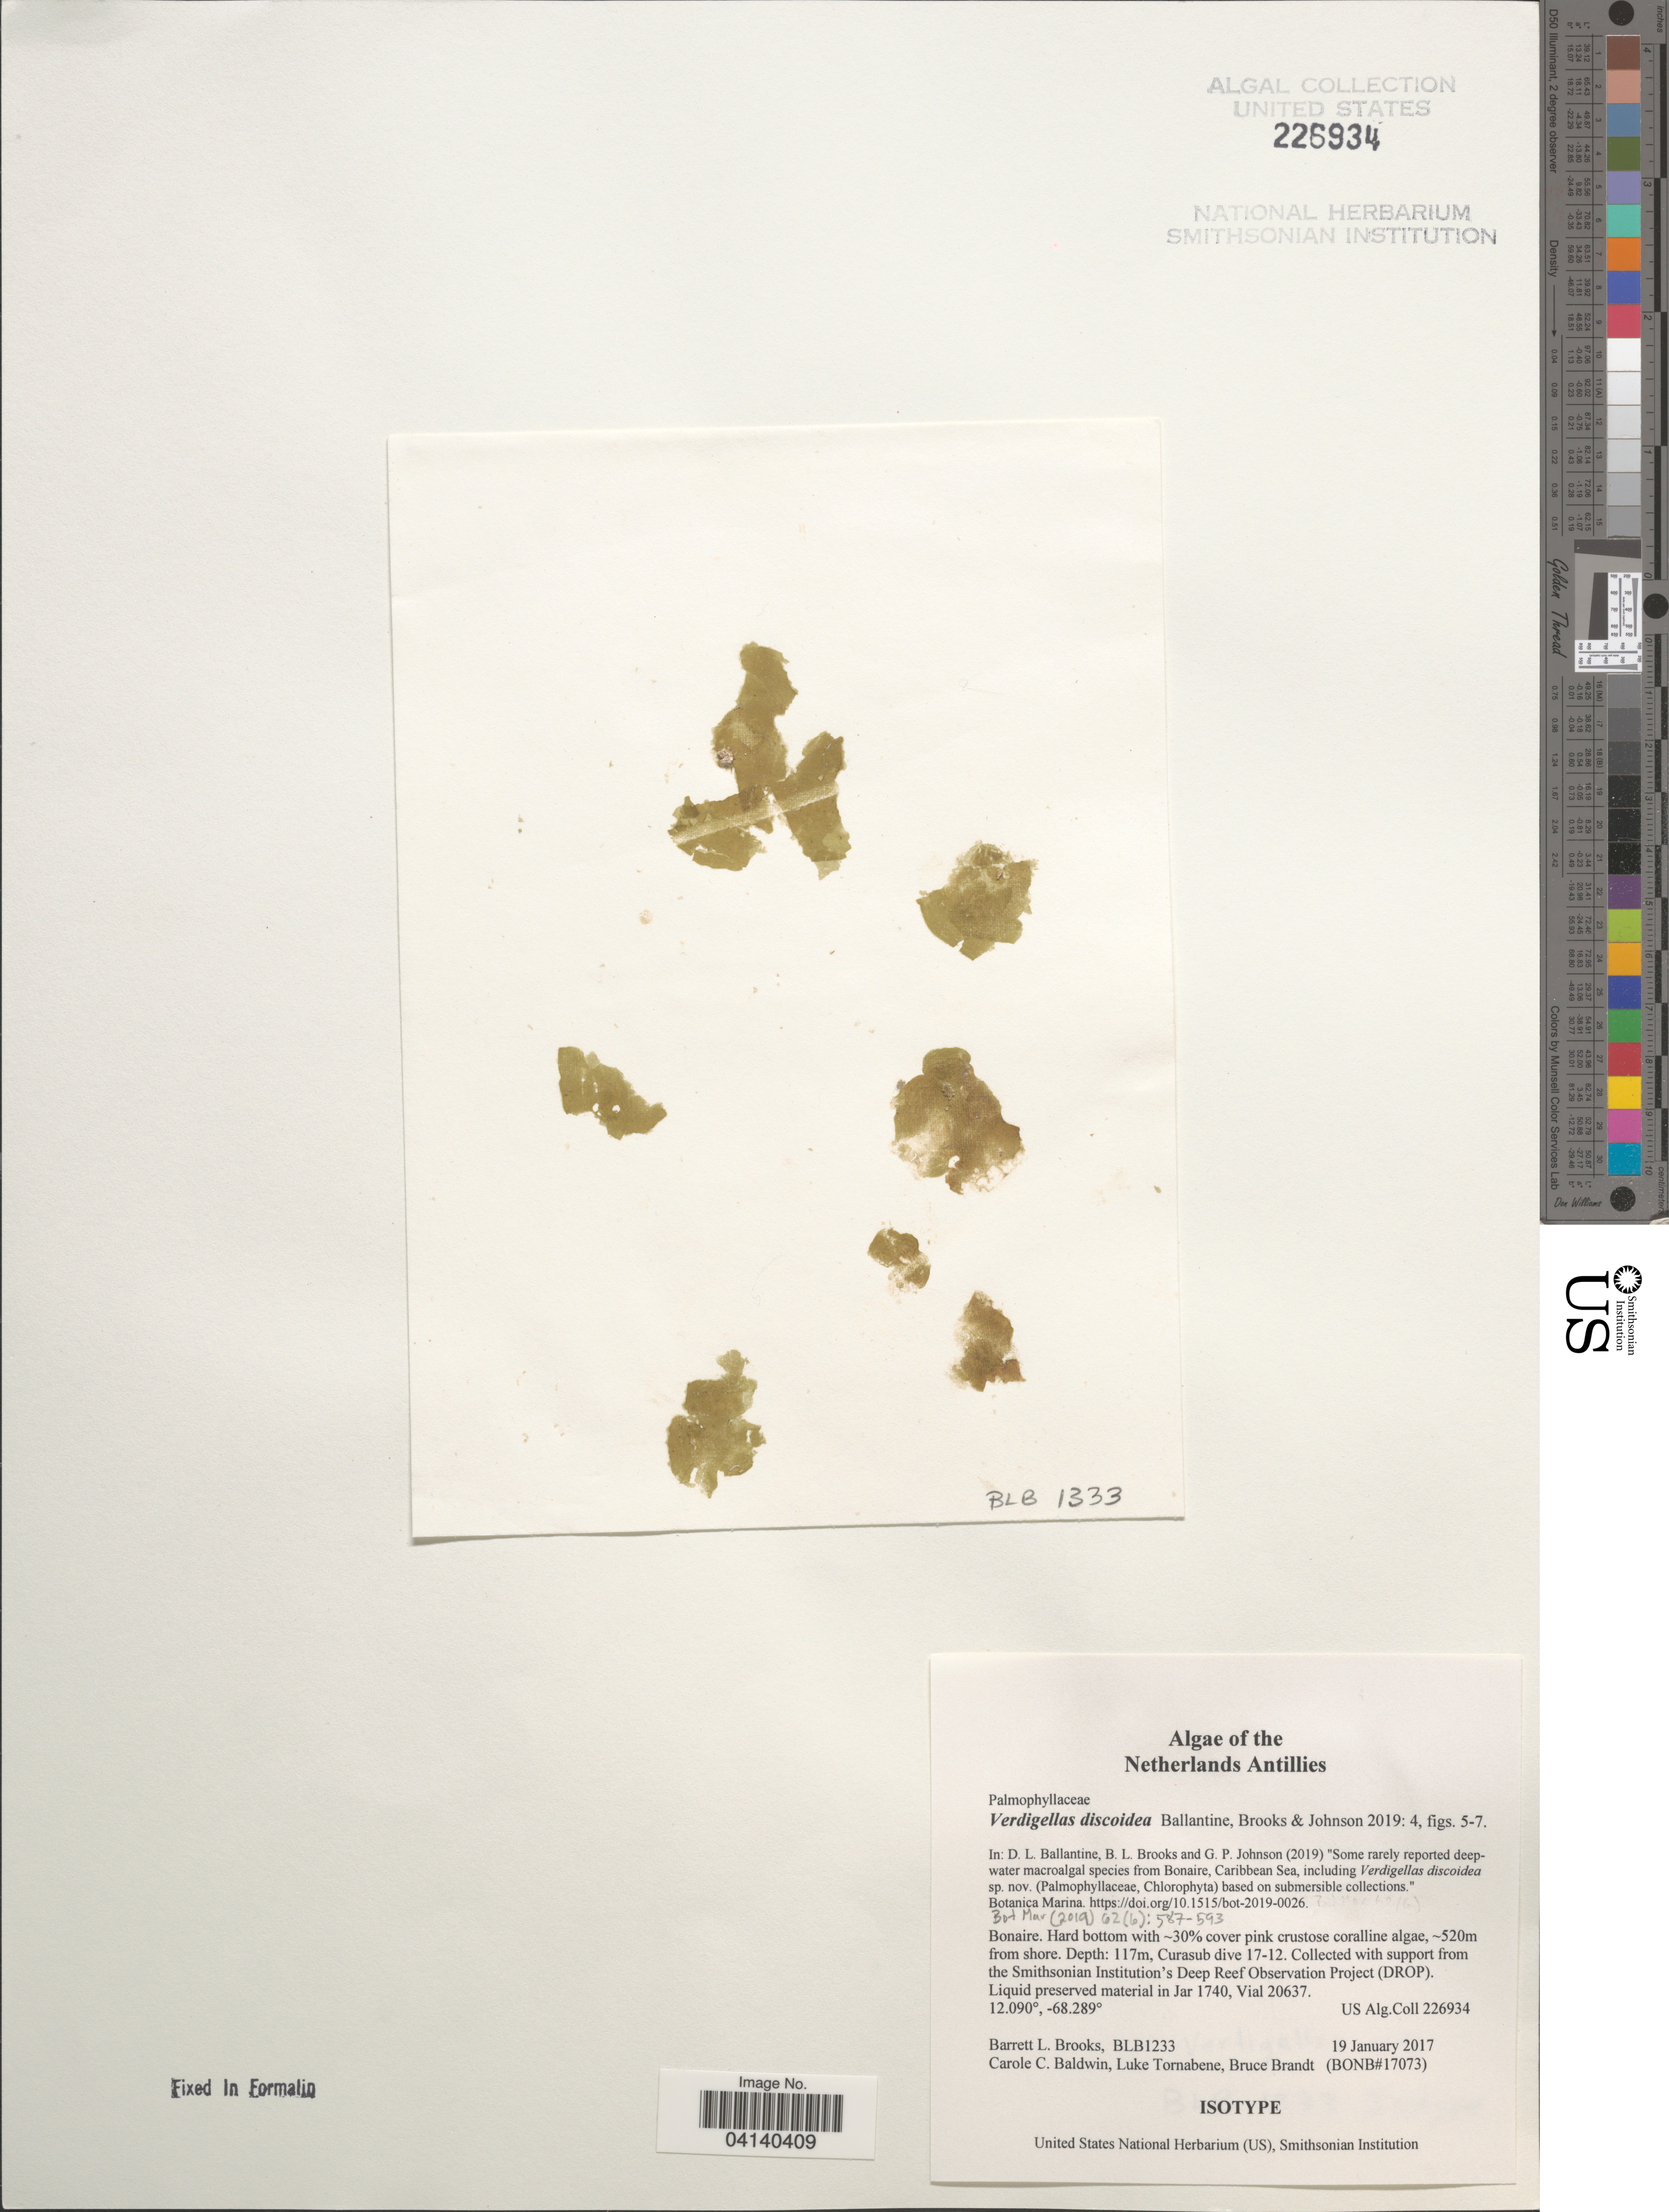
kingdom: Plantae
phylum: Chlorophyta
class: Prasinophyceae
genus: Verdigellas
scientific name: Verdigellas discoidea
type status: Isotype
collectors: B. Brooks, C. C. Baldwin, L. Tornabene & B. Brandt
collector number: BLB1233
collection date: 2017-01-19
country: Netherlands Antilles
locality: Bonaire.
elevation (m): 520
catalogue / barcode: US 226934